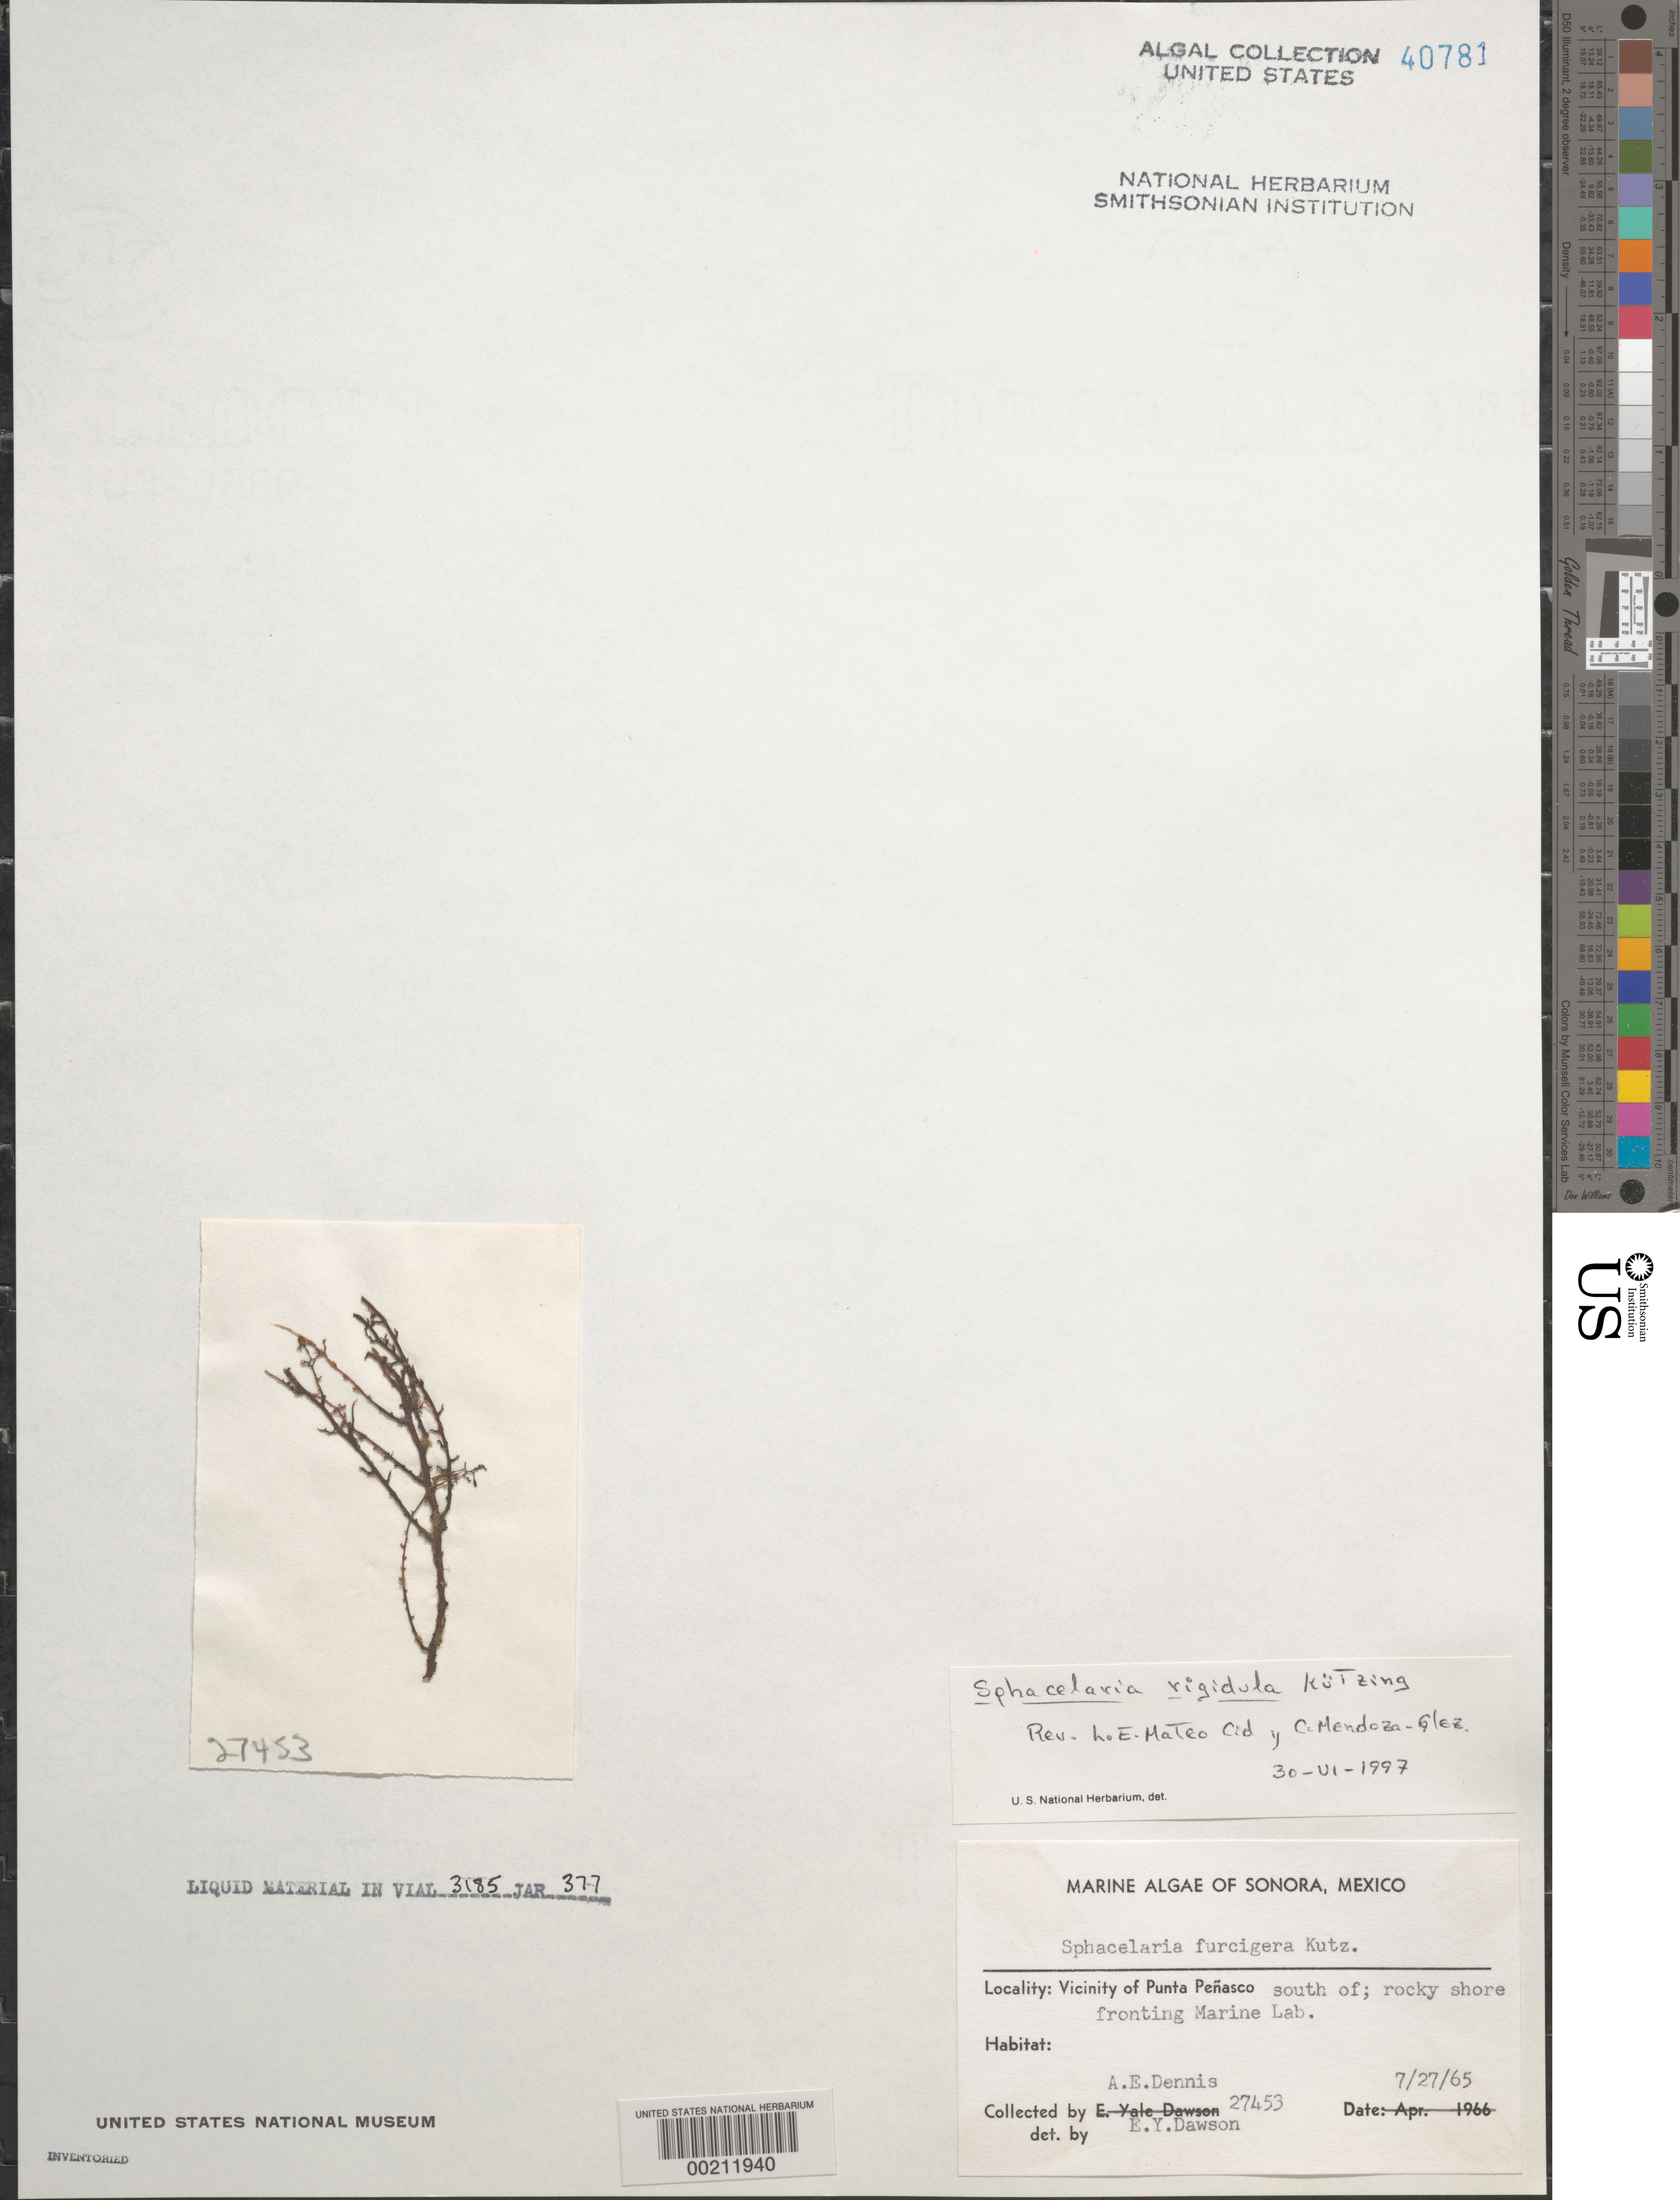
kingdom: Chromista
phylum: Ochrophyta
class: Phaeophyceae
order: Sphacelariales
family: Sphacelariaceae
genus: Sphacelaria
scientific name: Sphacelaria rigidula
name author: Kütz.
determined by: Mendoza G., C.; Mateo. Cid, L. E.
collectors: A. Dennis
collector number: EYD 27453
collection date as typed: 27 Jul 1965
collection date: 1965-07-27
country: Mexico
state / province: Sonora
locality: Marine laboratory shore, south of Punta Penasco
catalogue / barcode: US 40781